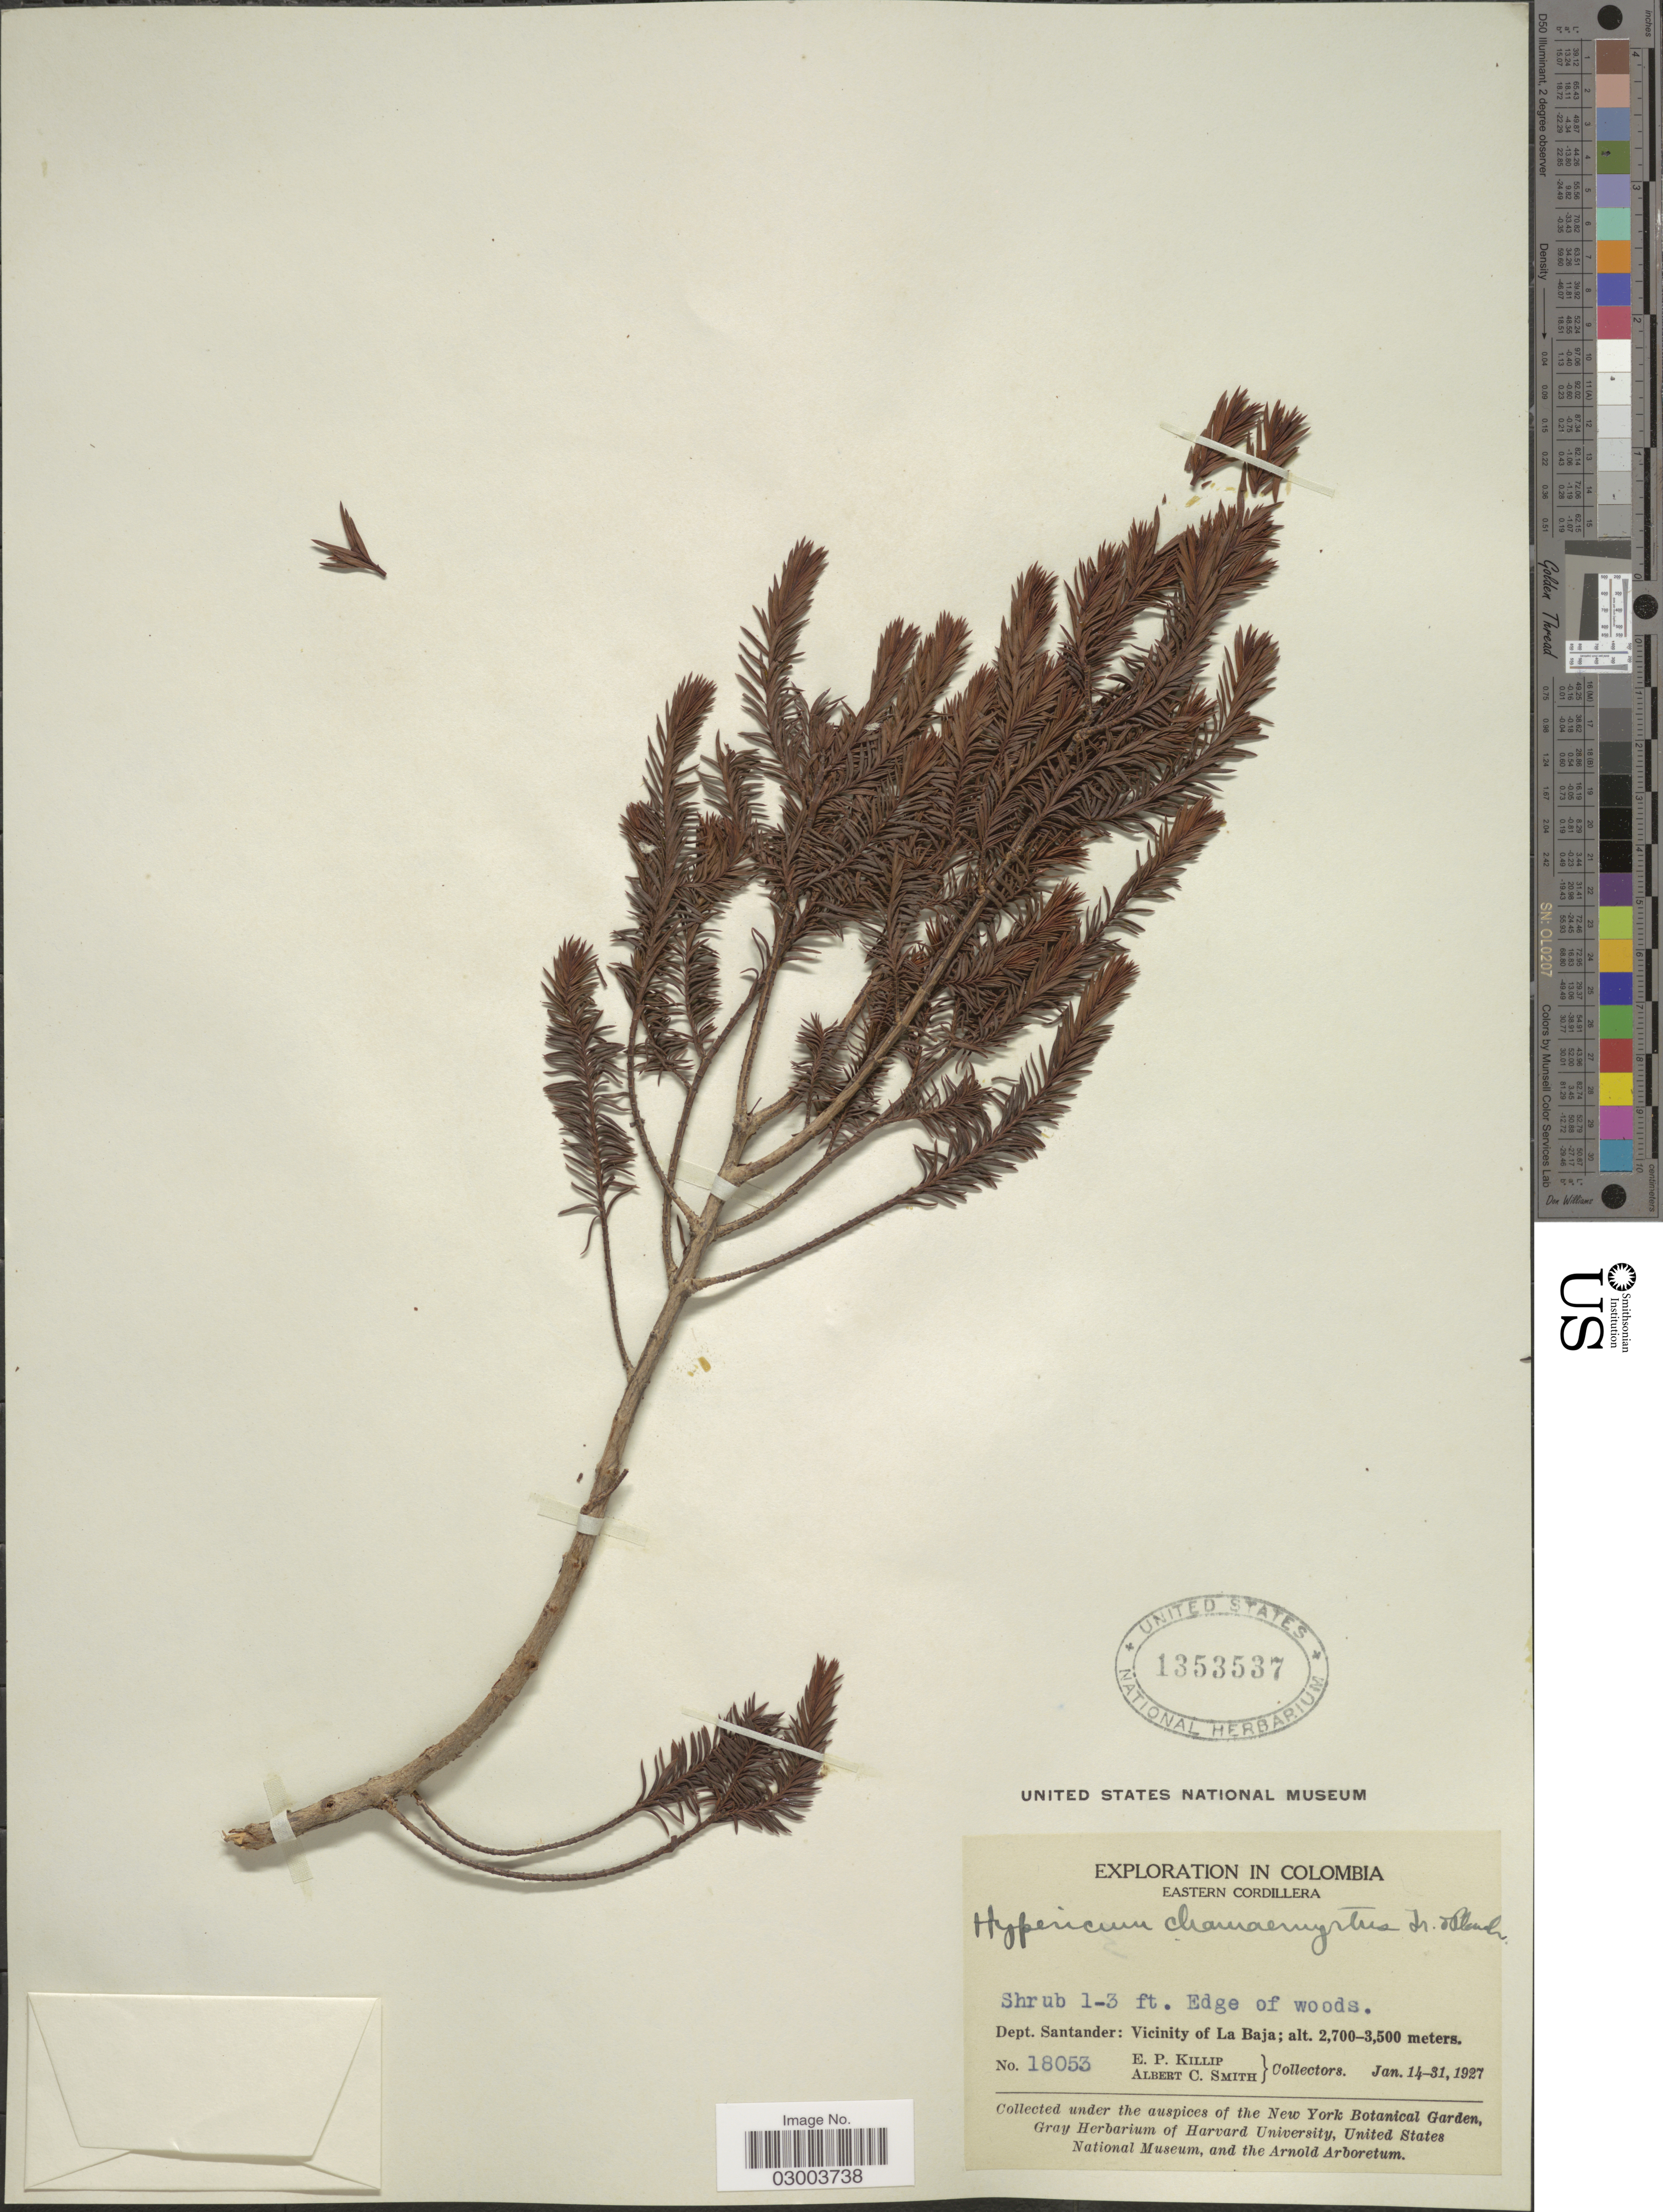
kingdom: Plantae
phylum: Tracheophyta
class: Magnoliopsida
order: Malpighiales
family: Hypericaceae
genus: Hypericum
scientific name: Hypericum garciae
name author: Pierce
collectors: E. P. Killip & A. C. Smith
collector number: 18053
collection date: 1927-01-14/1927-01-31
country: Colombia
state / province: Santander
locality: Eastern Cordillera, Dept. Santander: Vicinity of La Baja.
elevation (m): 2700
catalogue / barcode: US 1353537